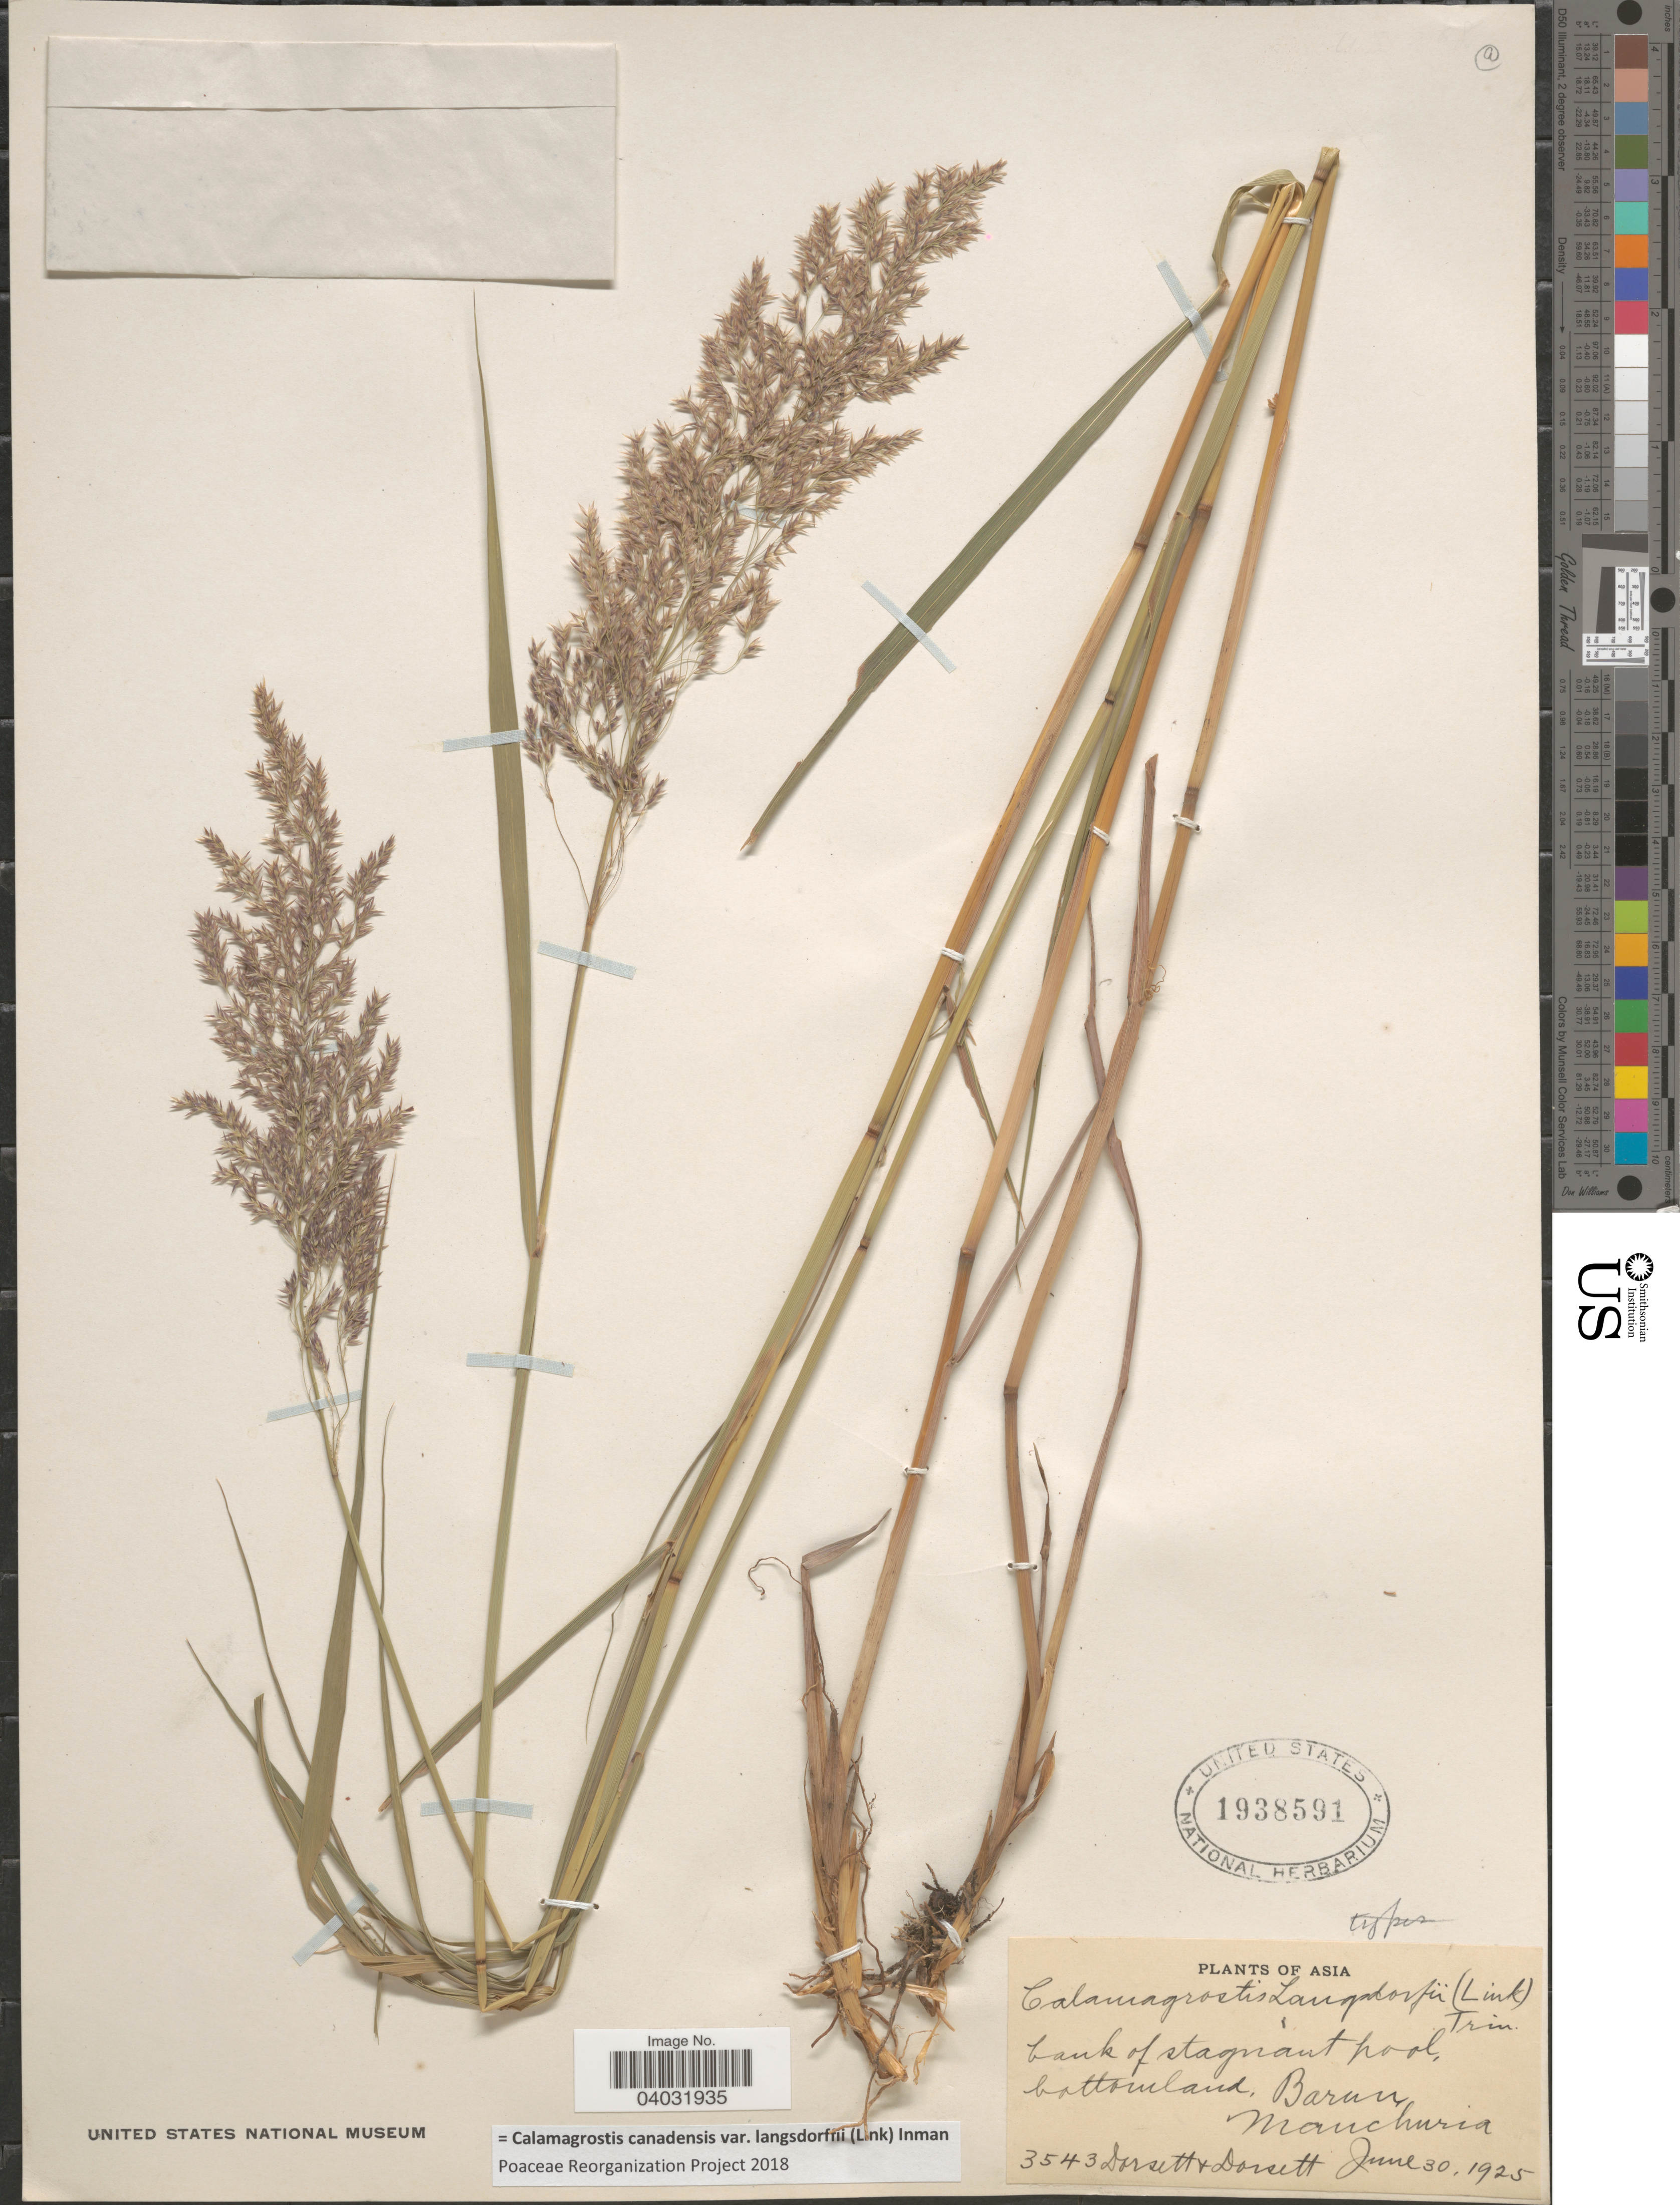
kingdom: Plantae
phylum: Tracheophyta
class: Liliopsida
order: Poales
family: Poaceae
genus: Calamagrostis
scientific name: Calamagrostis canadensis var. langsdorffii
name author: (Link) Inman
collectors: -- Dorsett & -- Dorsett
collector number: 3543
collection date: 1925-06-30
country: China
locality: Asia. Bank of stagnant pool, bottomland, Barun, Manchuria.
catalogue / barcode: US 1938591